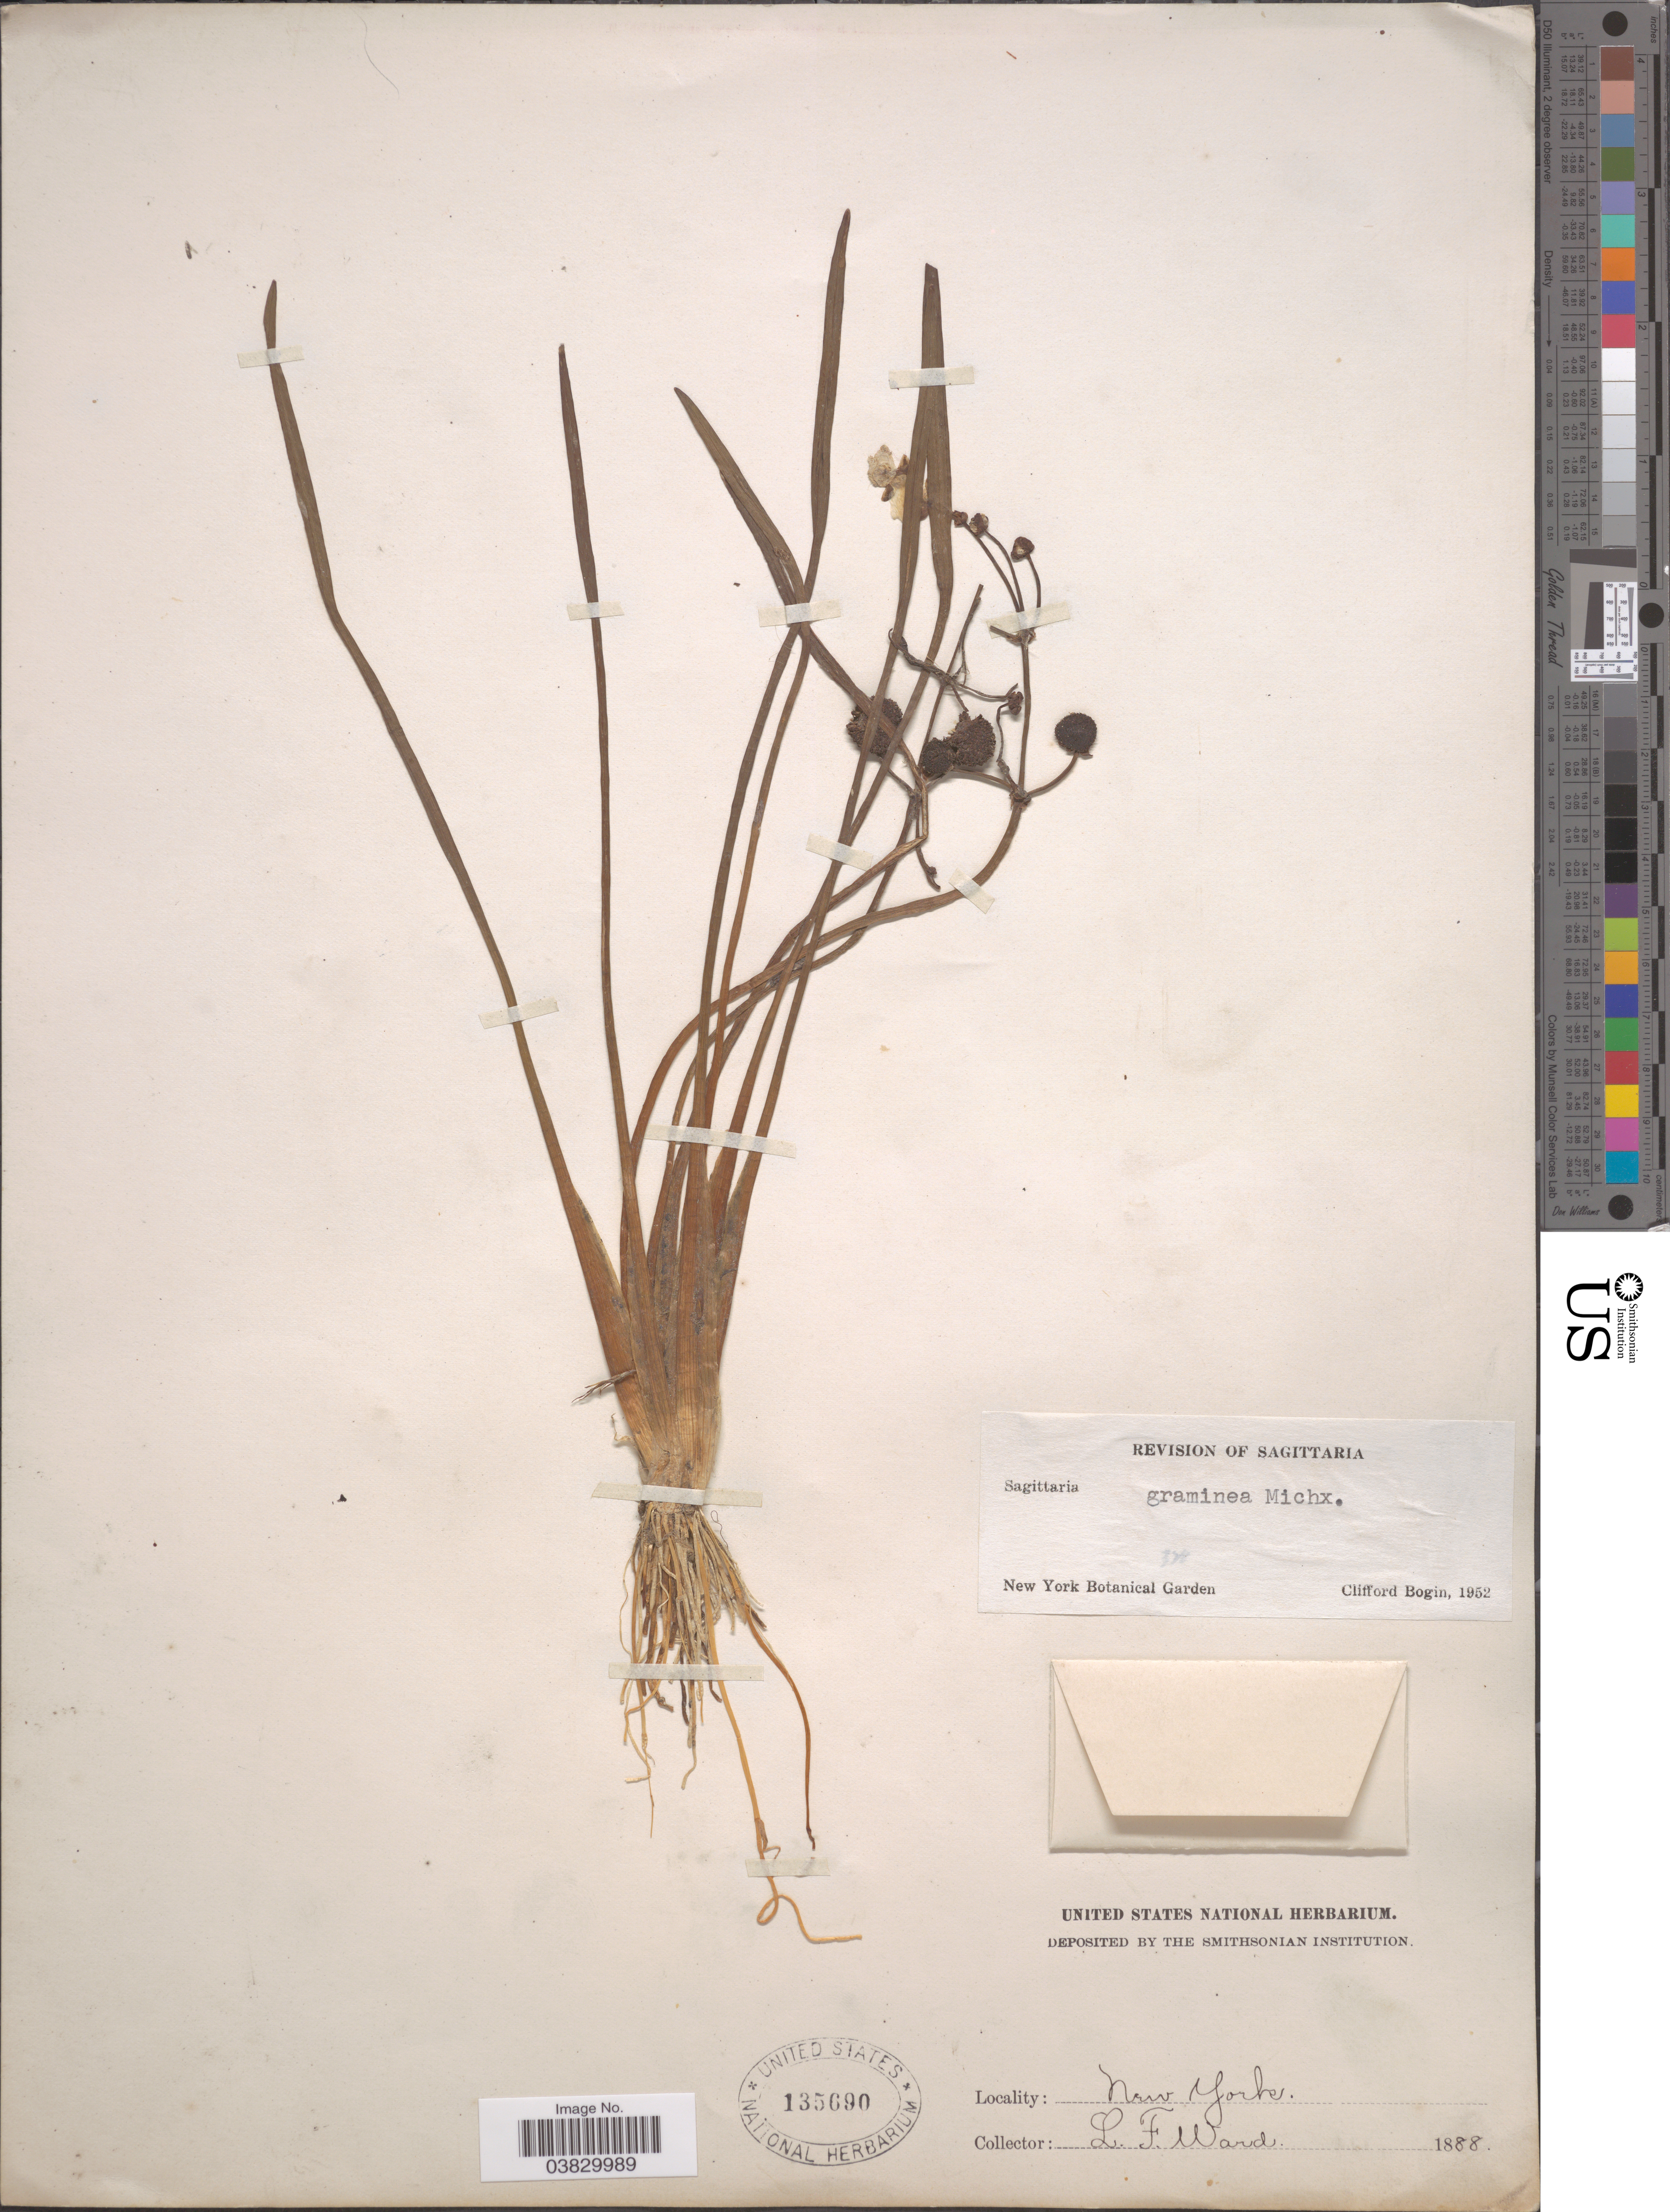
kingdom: Plantae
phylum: Tracheophyta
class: Liliopsida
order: Alismatales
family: Alismataceae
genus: Sagittaria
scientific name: Sagittaria graminea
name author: Michx.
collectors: L. Ward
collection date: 1888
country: United States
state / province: New York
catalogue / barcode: US 135690